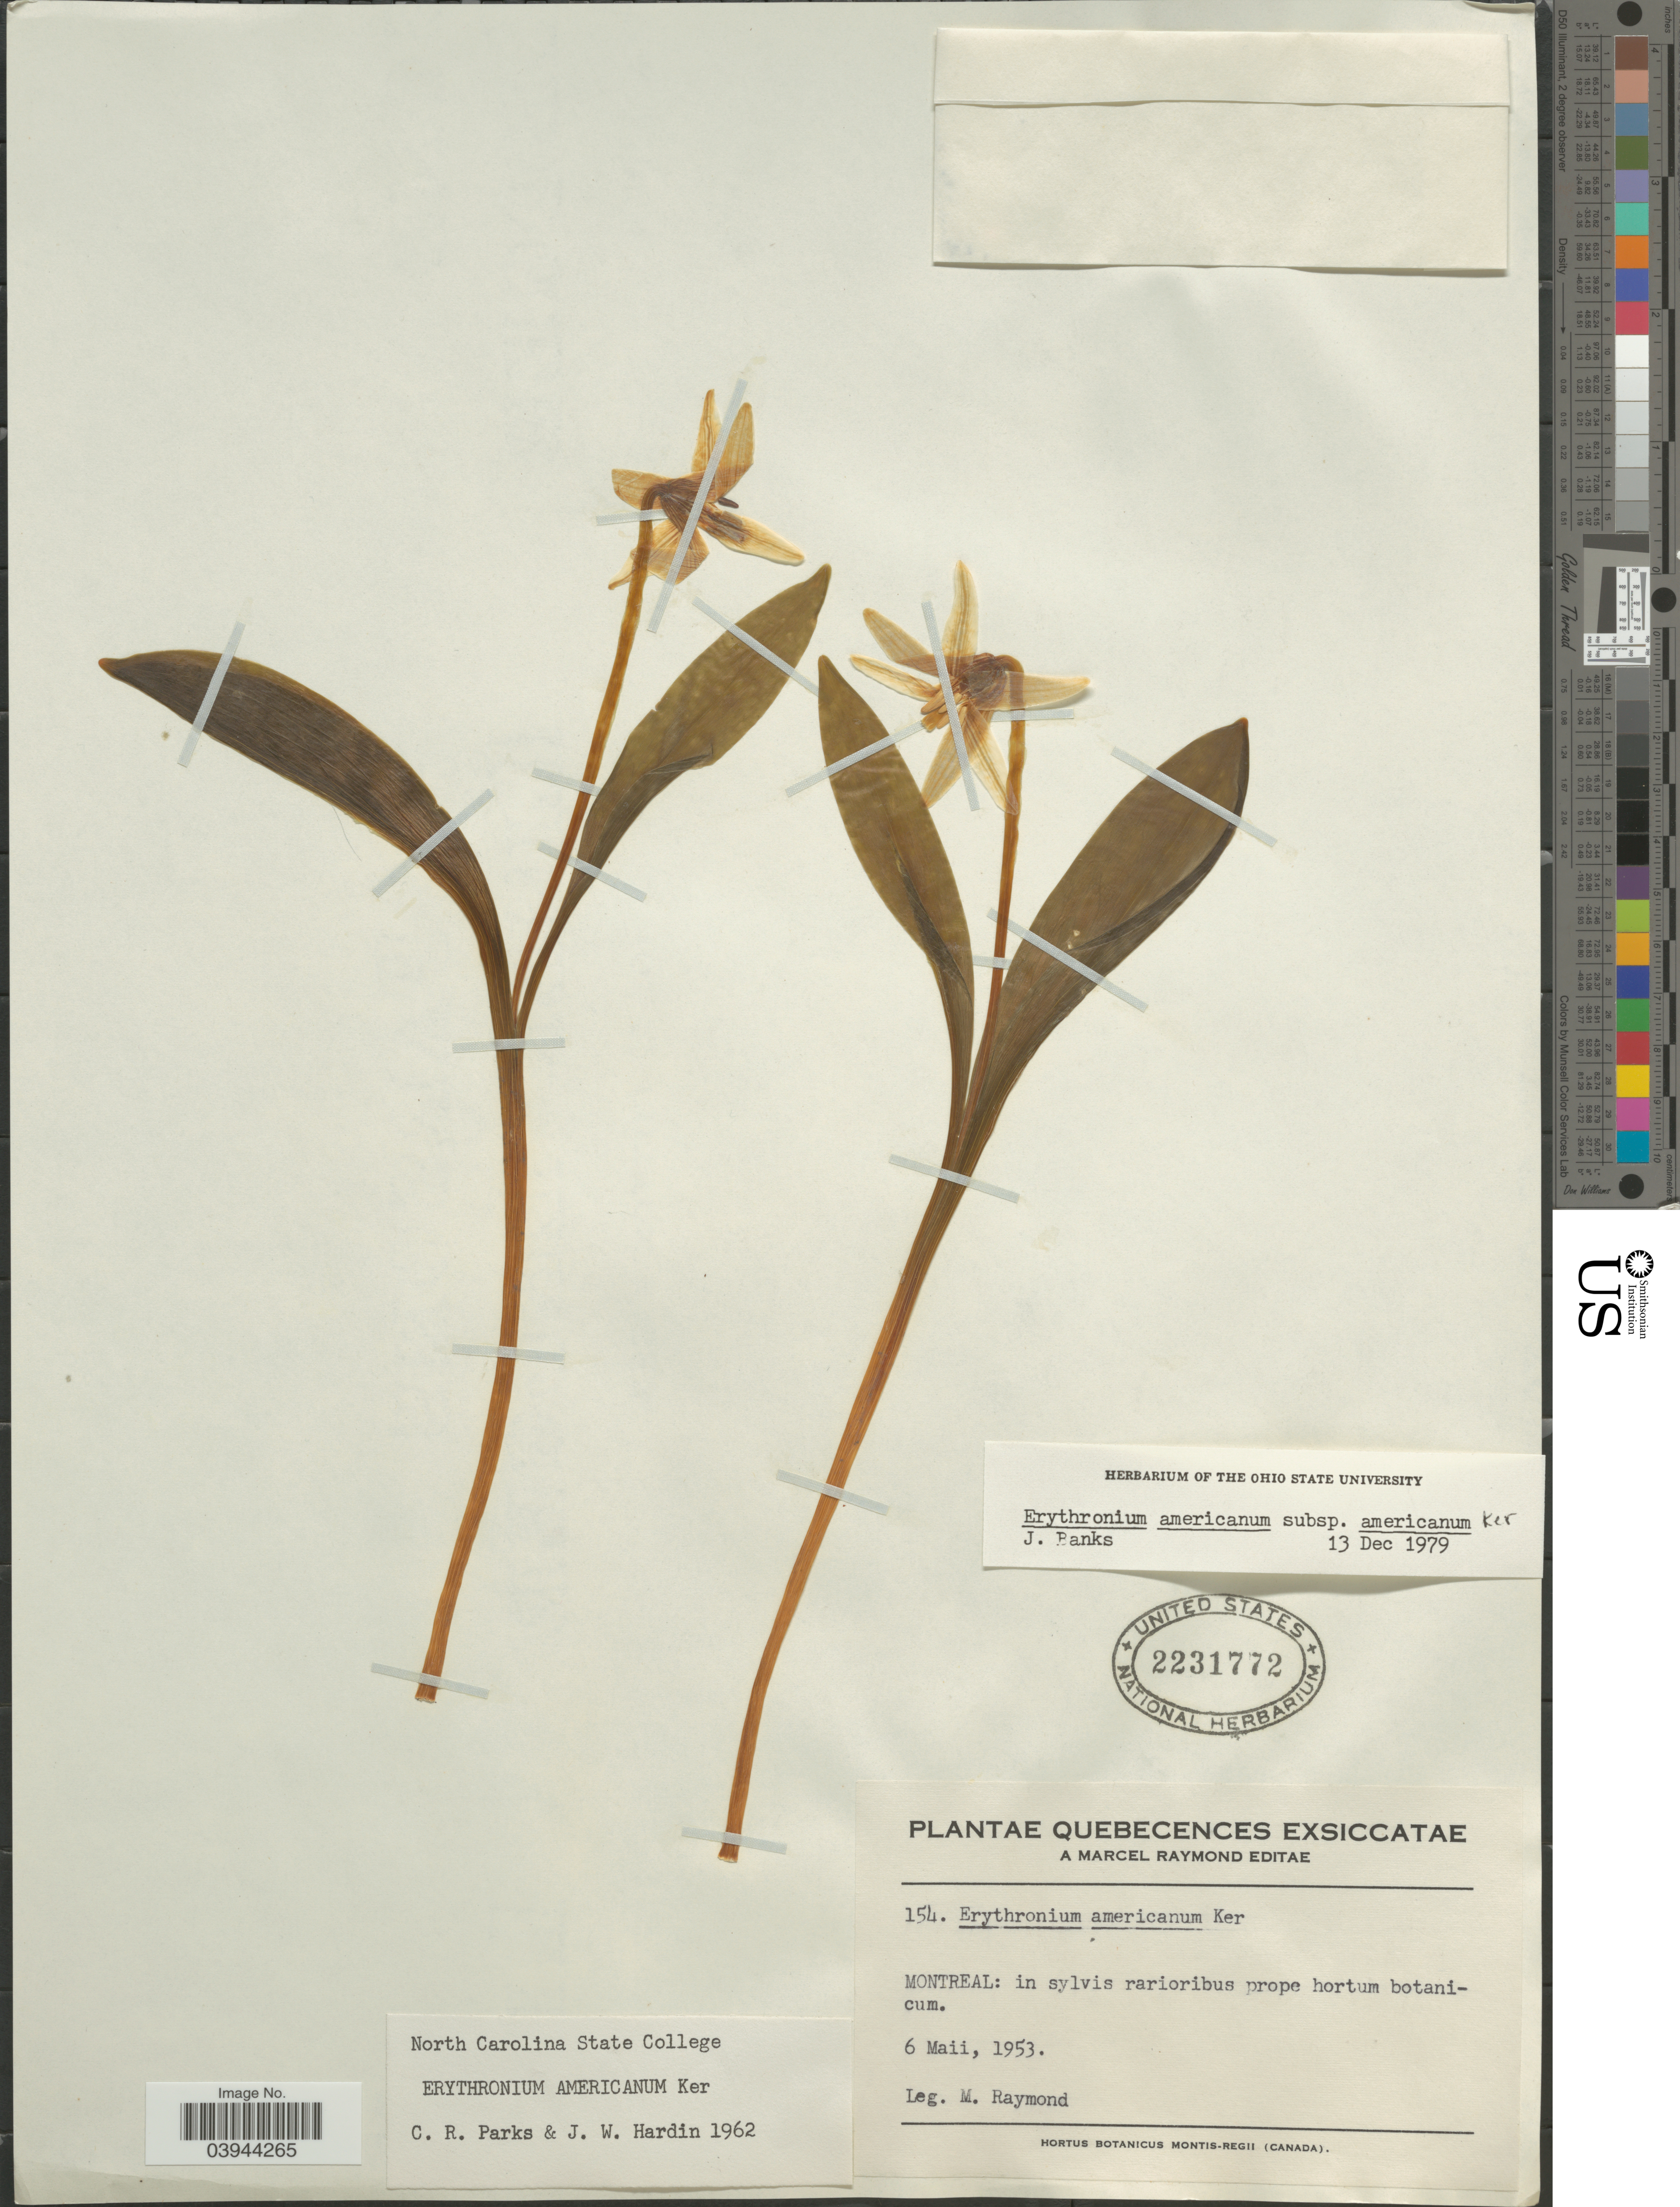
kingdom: Plantae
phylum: Tracheophyta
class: Liliopsida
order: Liliales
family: Liliaceae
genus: Erythronium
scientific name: Erythronium americanum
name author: Ker Gawl.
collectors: M. Raymond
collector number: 154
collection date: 1953-05-06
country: Canada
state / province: Quebec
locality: Montreal: in sylvis rarioribus prope hortum botanicum.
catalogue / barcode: US 2231772